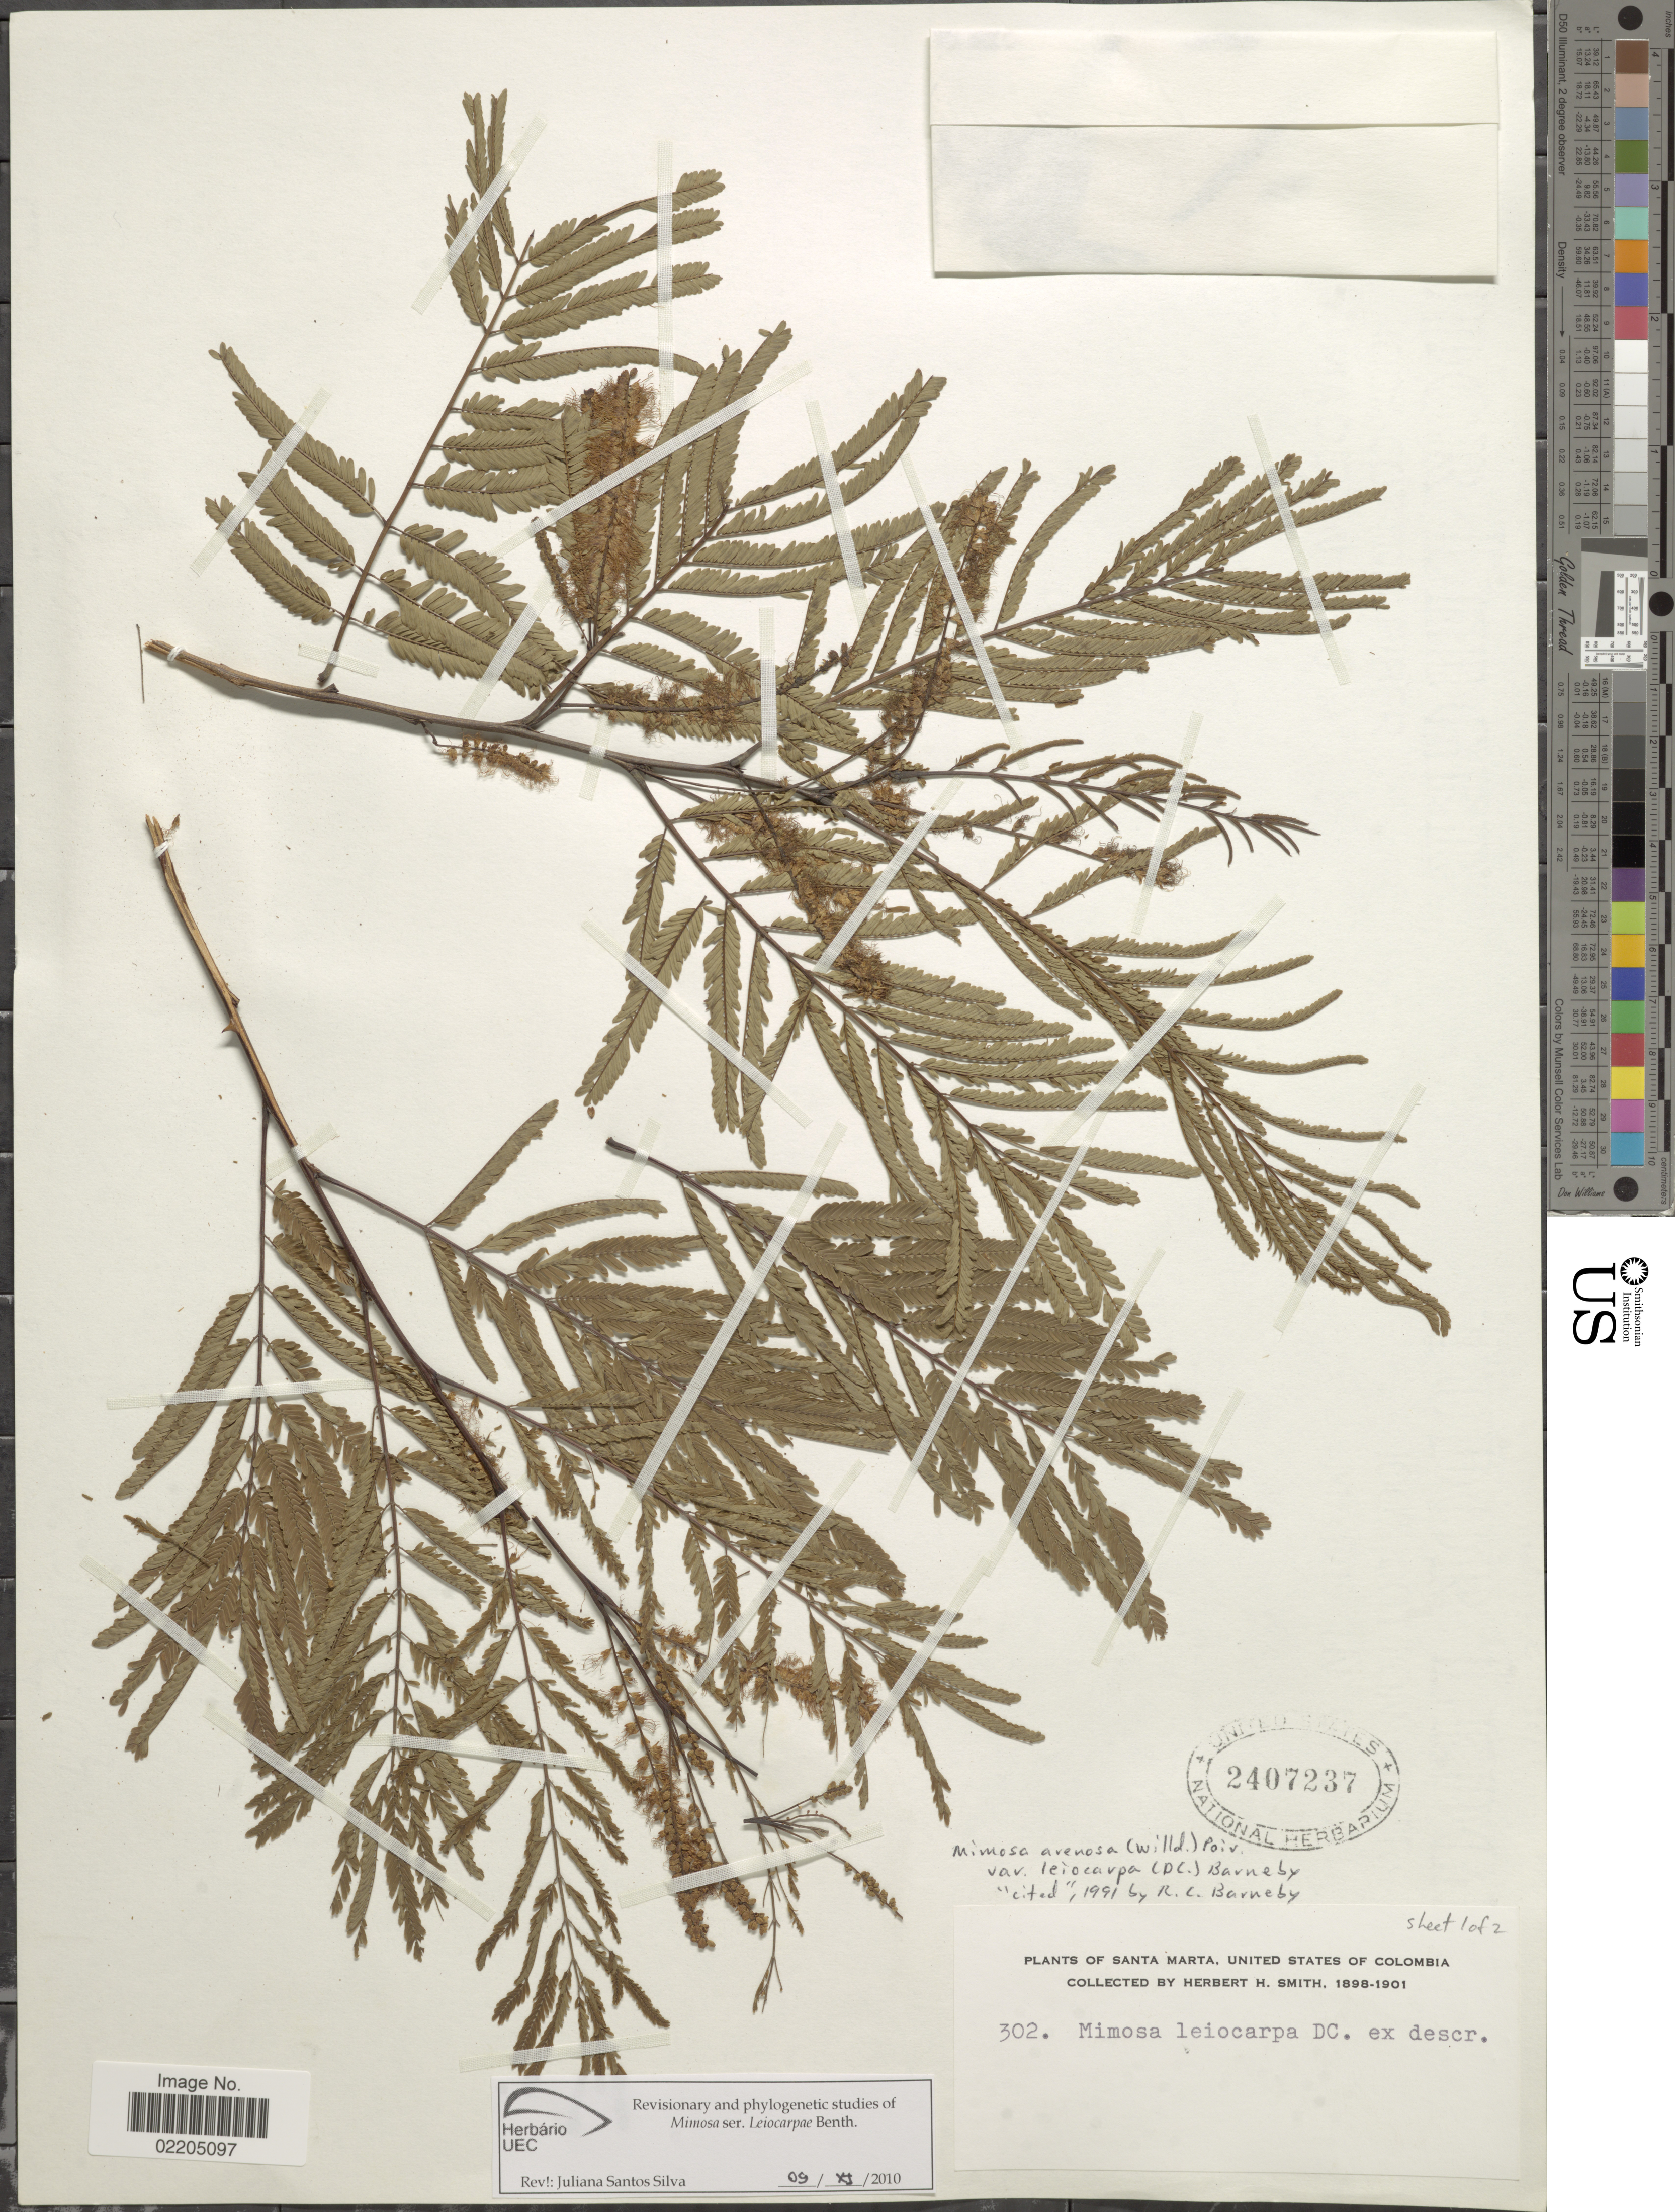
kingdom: Plantae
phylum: Tracheophyta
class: Magnoliopsida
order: Fabales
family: Fabaceae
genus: Mimosa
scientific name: Mimosa arenosa var. leiocarpa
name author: (DC.) Barneby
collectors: Herbert H. Smith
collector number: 302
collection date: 1898/1901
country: Colombia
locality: Santa Marta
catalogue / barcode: US 2407237